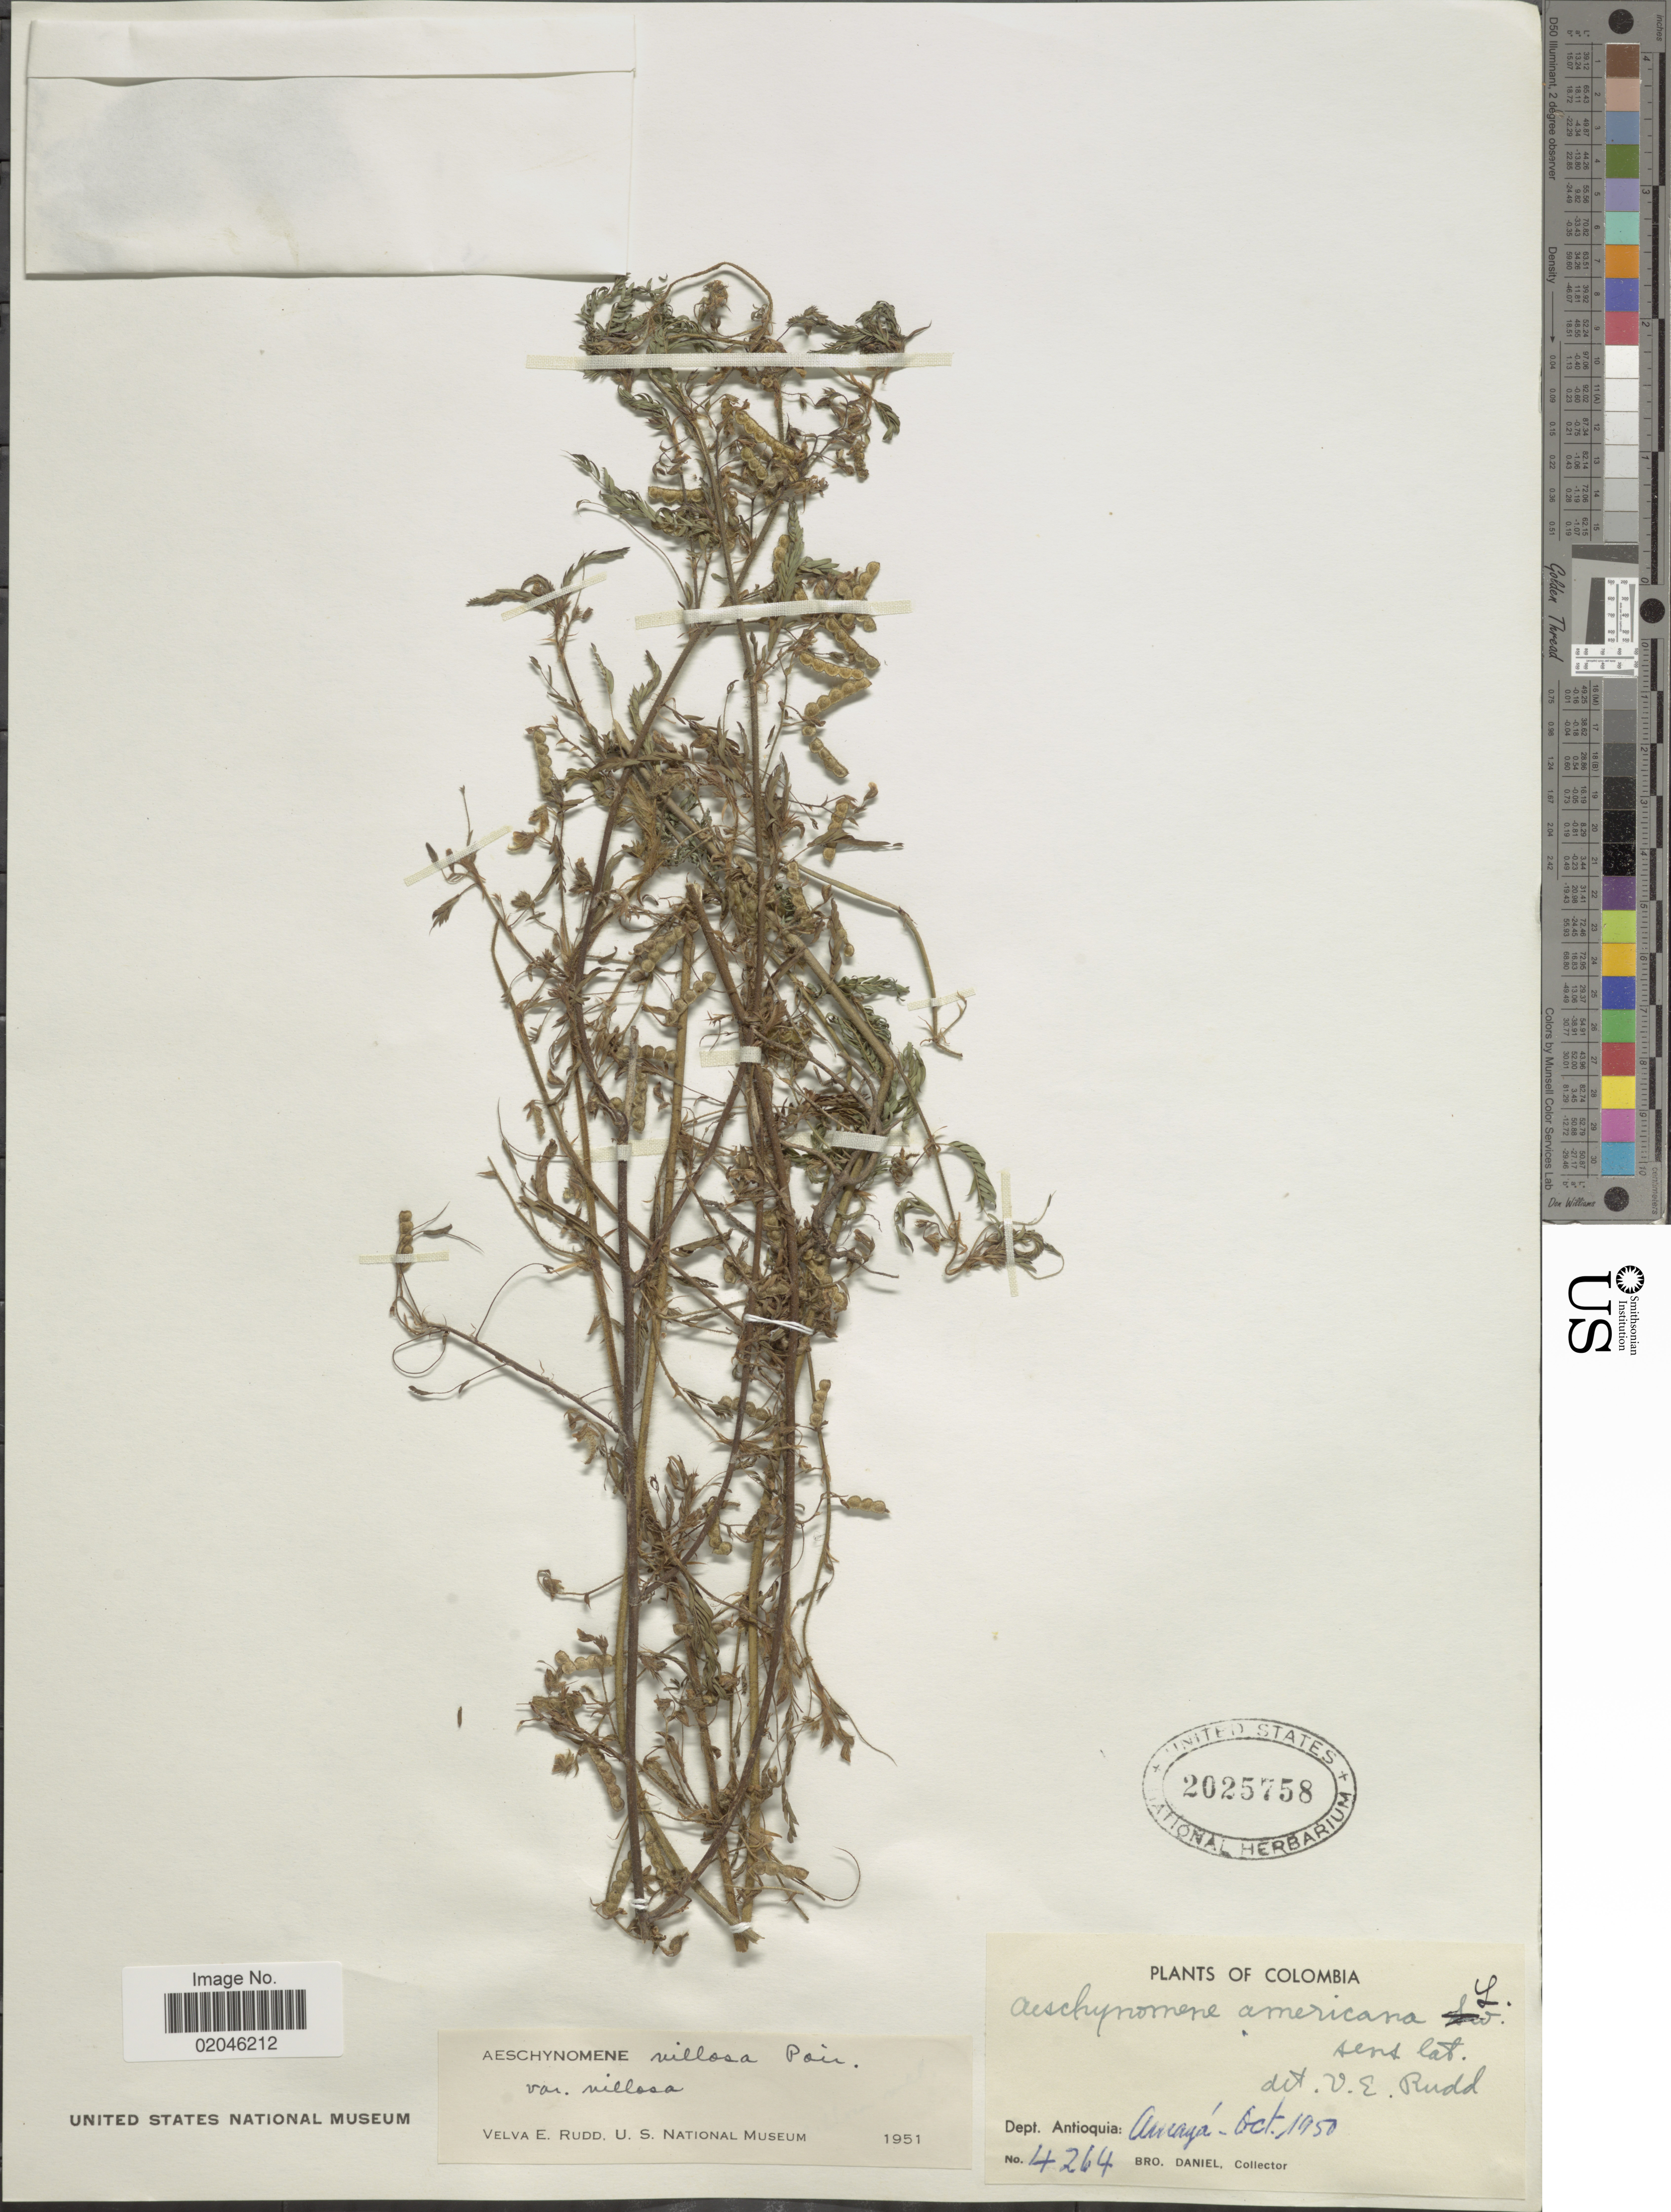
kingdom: Plantae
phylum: Tracheophyta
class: Magnoliopsida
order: Fabales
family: Fabaceae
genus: Aeschynomene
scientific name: Aeschynomene villosa var. villosa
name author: Poir.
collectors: Bro. Daniel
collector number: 4264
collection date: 1950-10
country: Colombia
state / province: Antioquia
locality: Amaga.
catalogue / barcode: US 2025758